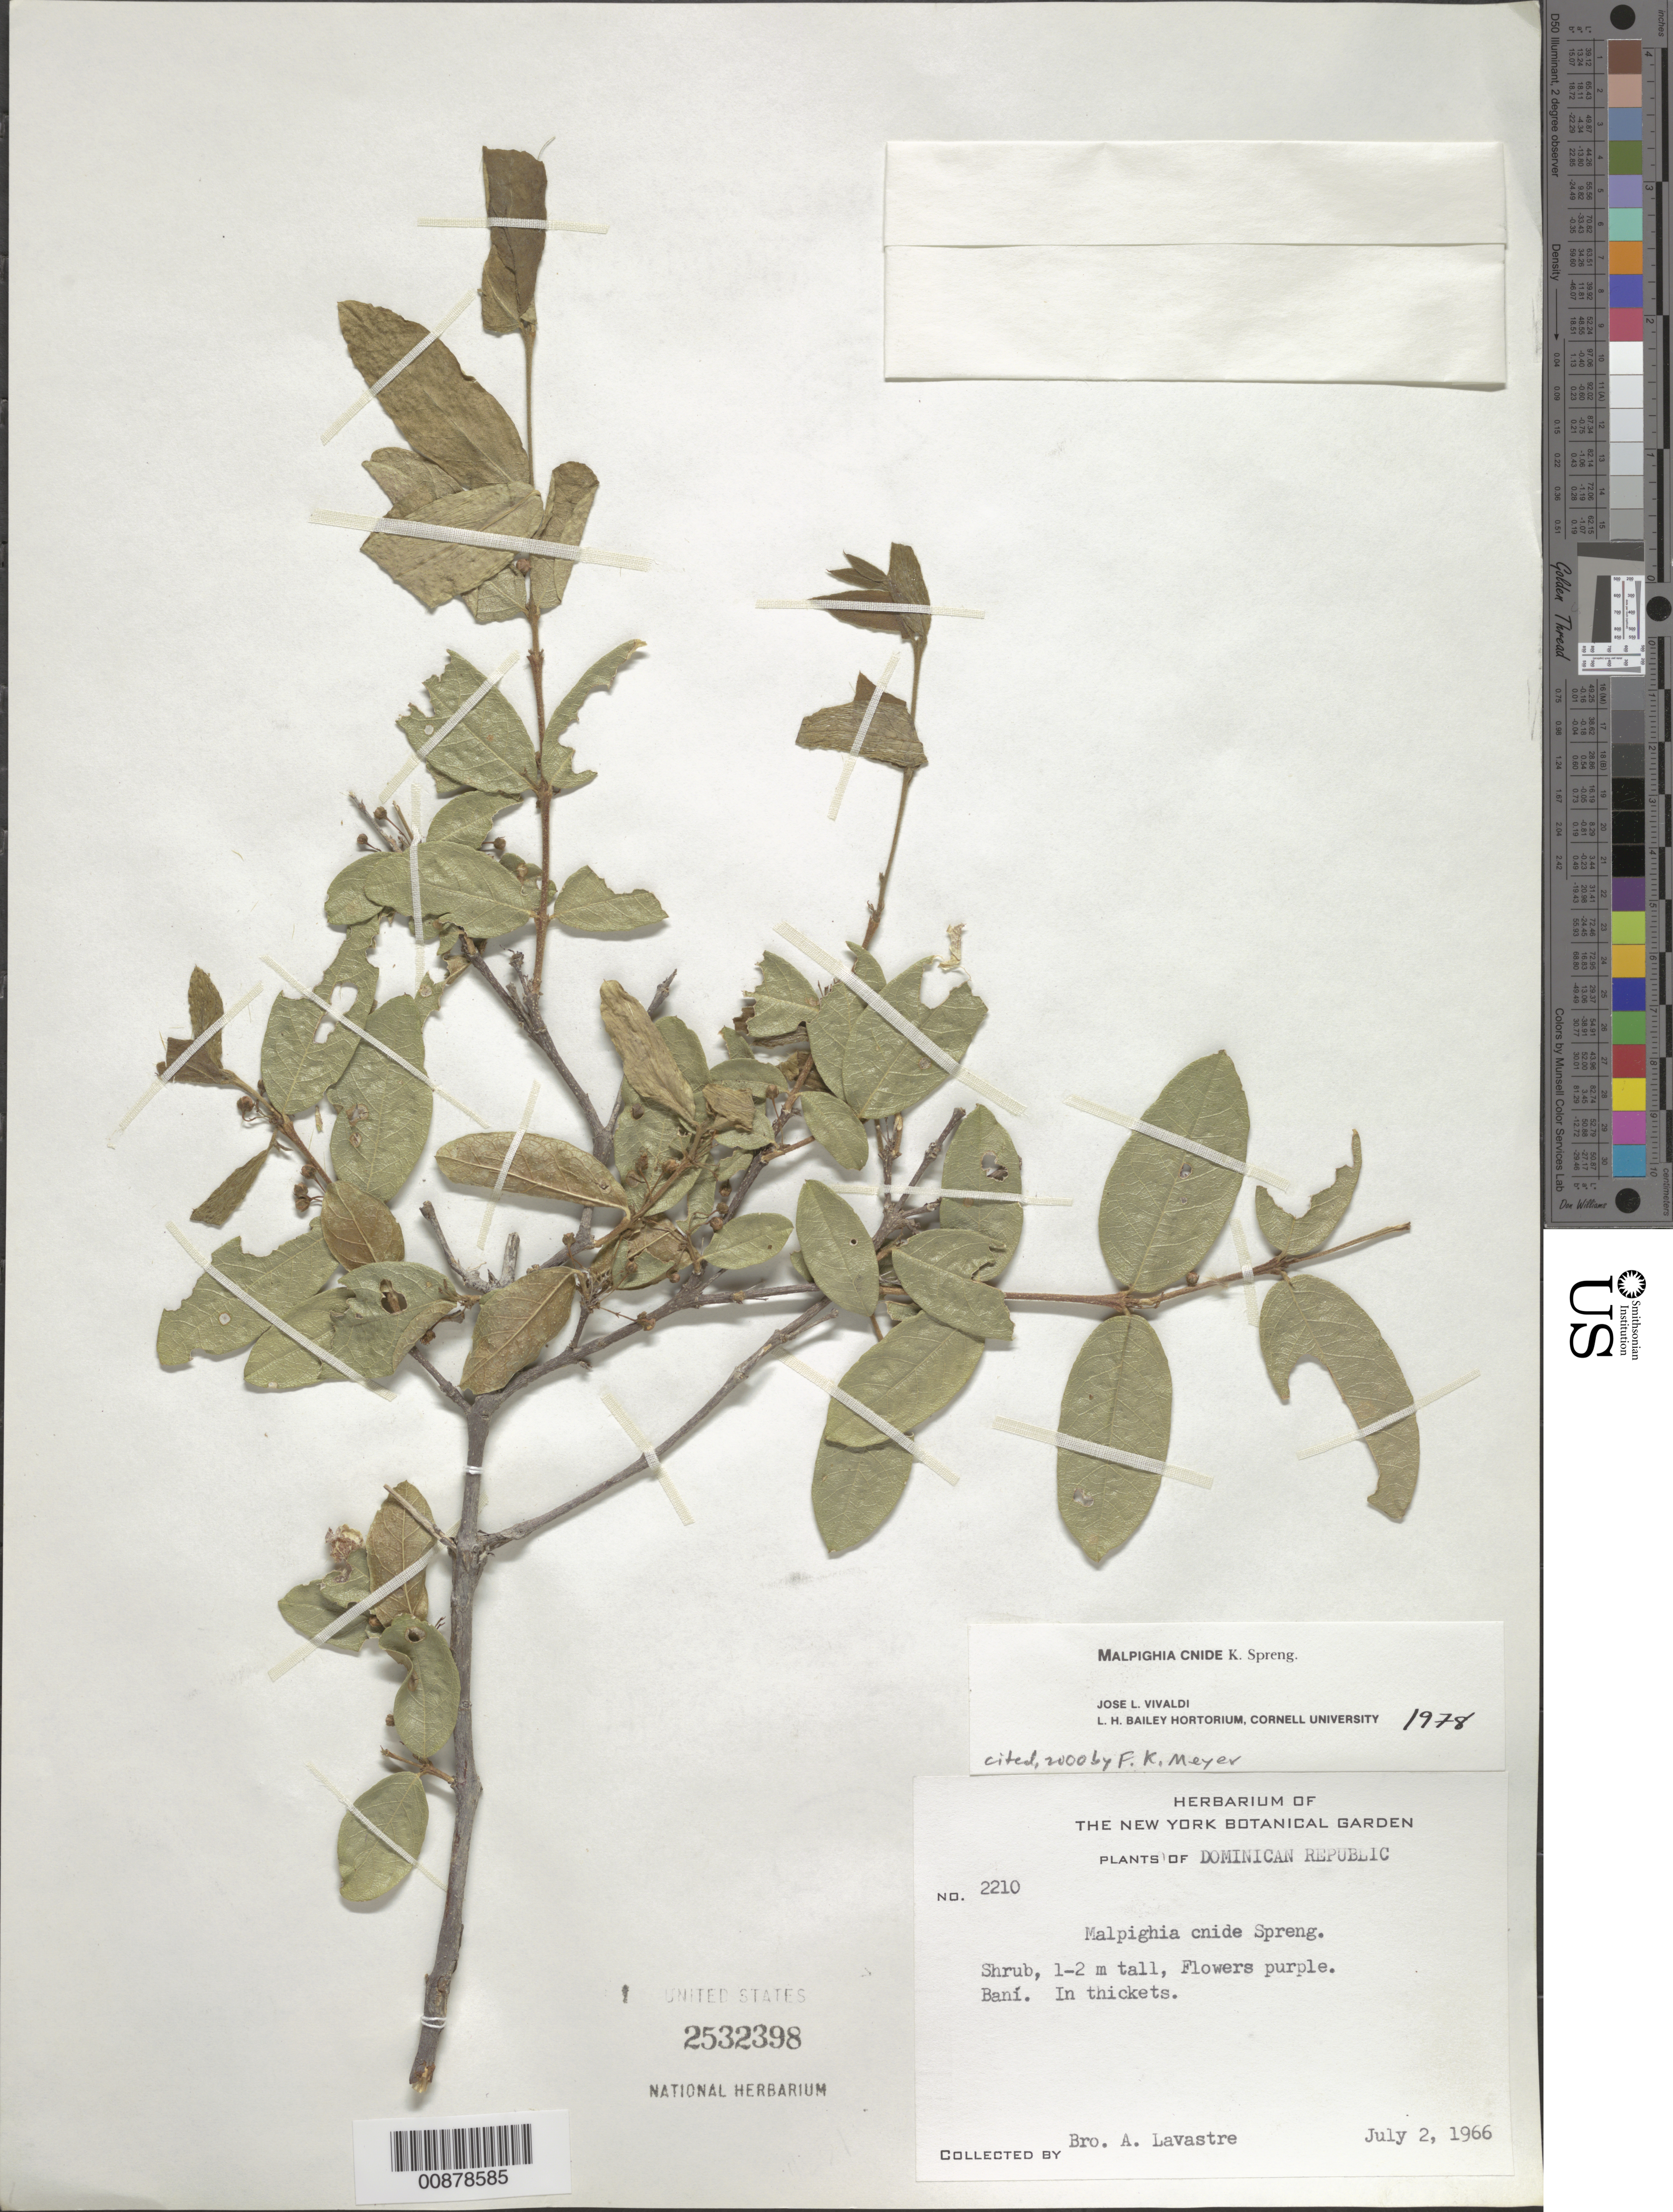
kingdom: Plantae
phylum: Tracheophyta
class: Magnoliopsida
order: Malpighiales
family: Malpighiaceae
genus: Malpighia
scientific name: Malpighia cnide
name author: Spreng.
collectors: B. Lavastre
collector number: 2210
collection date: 1966-07-02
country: Dominican Republic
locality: Baní. In thickets.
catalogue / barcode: US 2532398